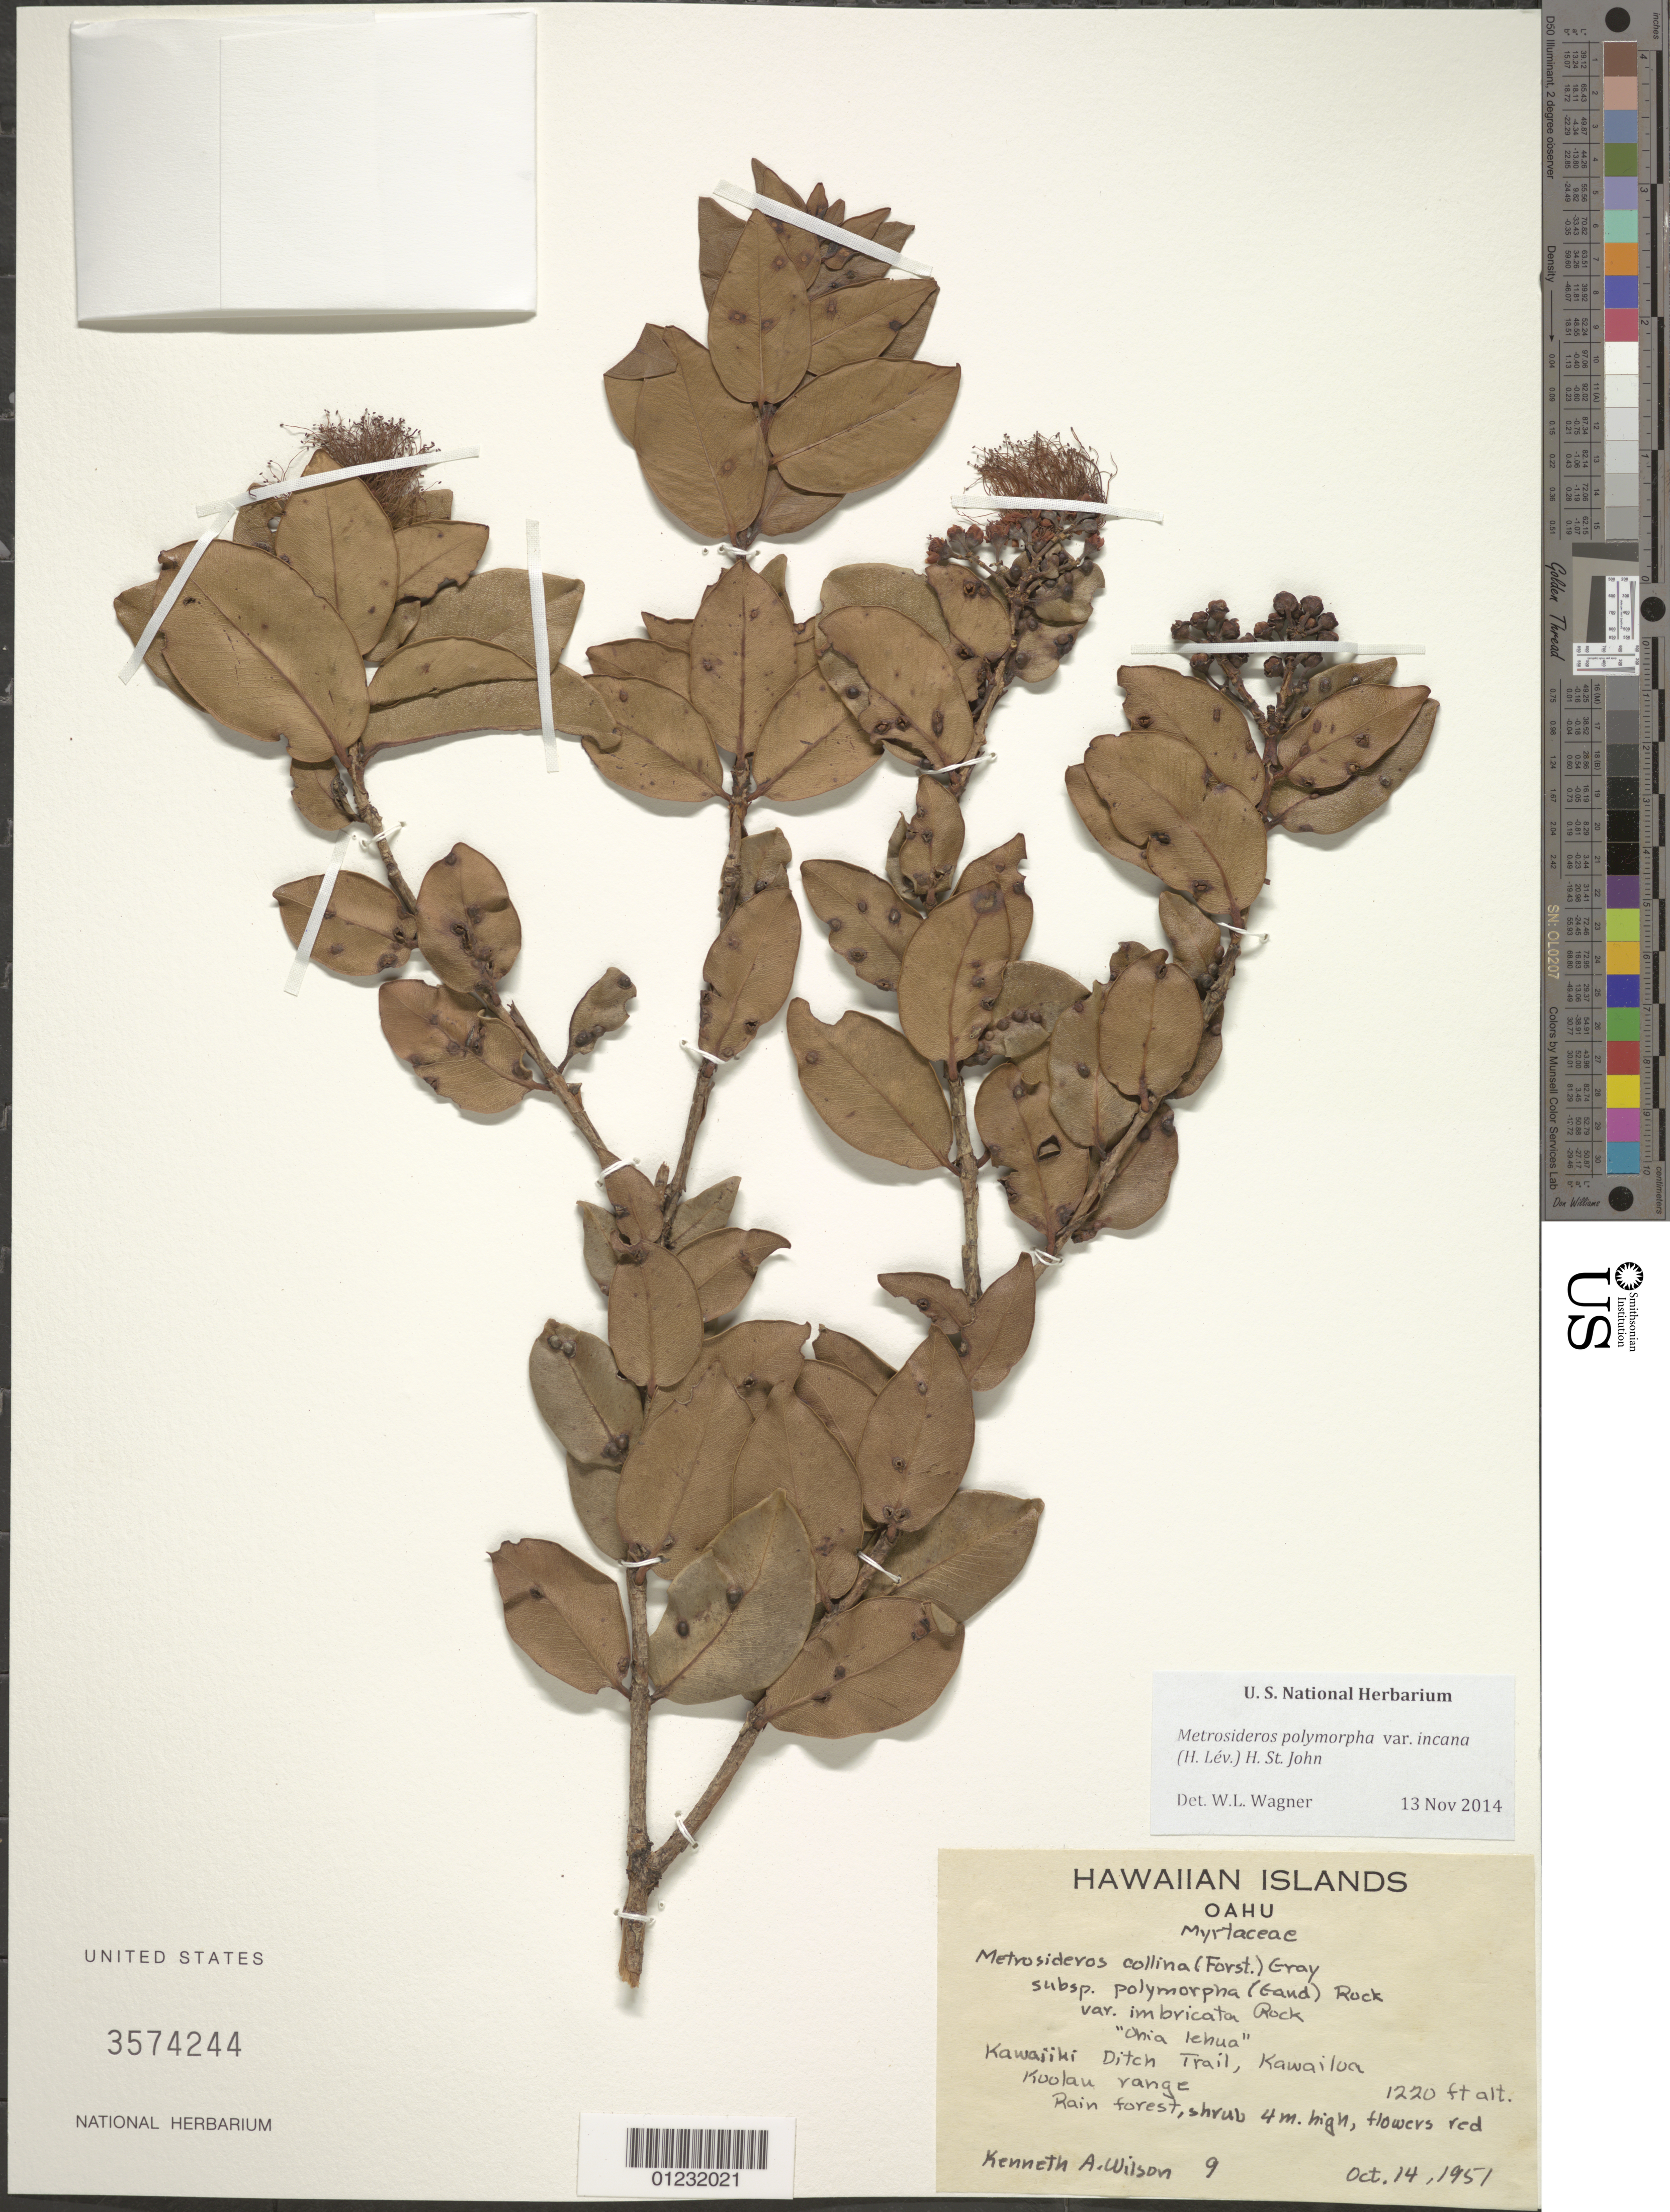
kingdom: Plantae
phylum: Tracheophyta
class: Magnoliopsida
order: Myrtales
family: Myrtaceae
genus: Metrosideros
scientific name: Metrosideros polymorpha var. incana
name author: H. St. John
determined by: Wagner, W. L., (BOT), Smithsonian Institution - National Museum of Natural History (UNITED STATES)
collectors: K. A. Wilson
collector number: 9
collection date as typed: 14 Oct 1951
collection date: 1951-10-14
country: United States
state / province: Hawaii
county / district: Honolulu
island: Oahu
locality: Kawailoa, Kawaiiki Ditch Trail, Koolan Range.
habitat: Rain forest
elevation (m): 372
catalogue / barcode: US 3574244